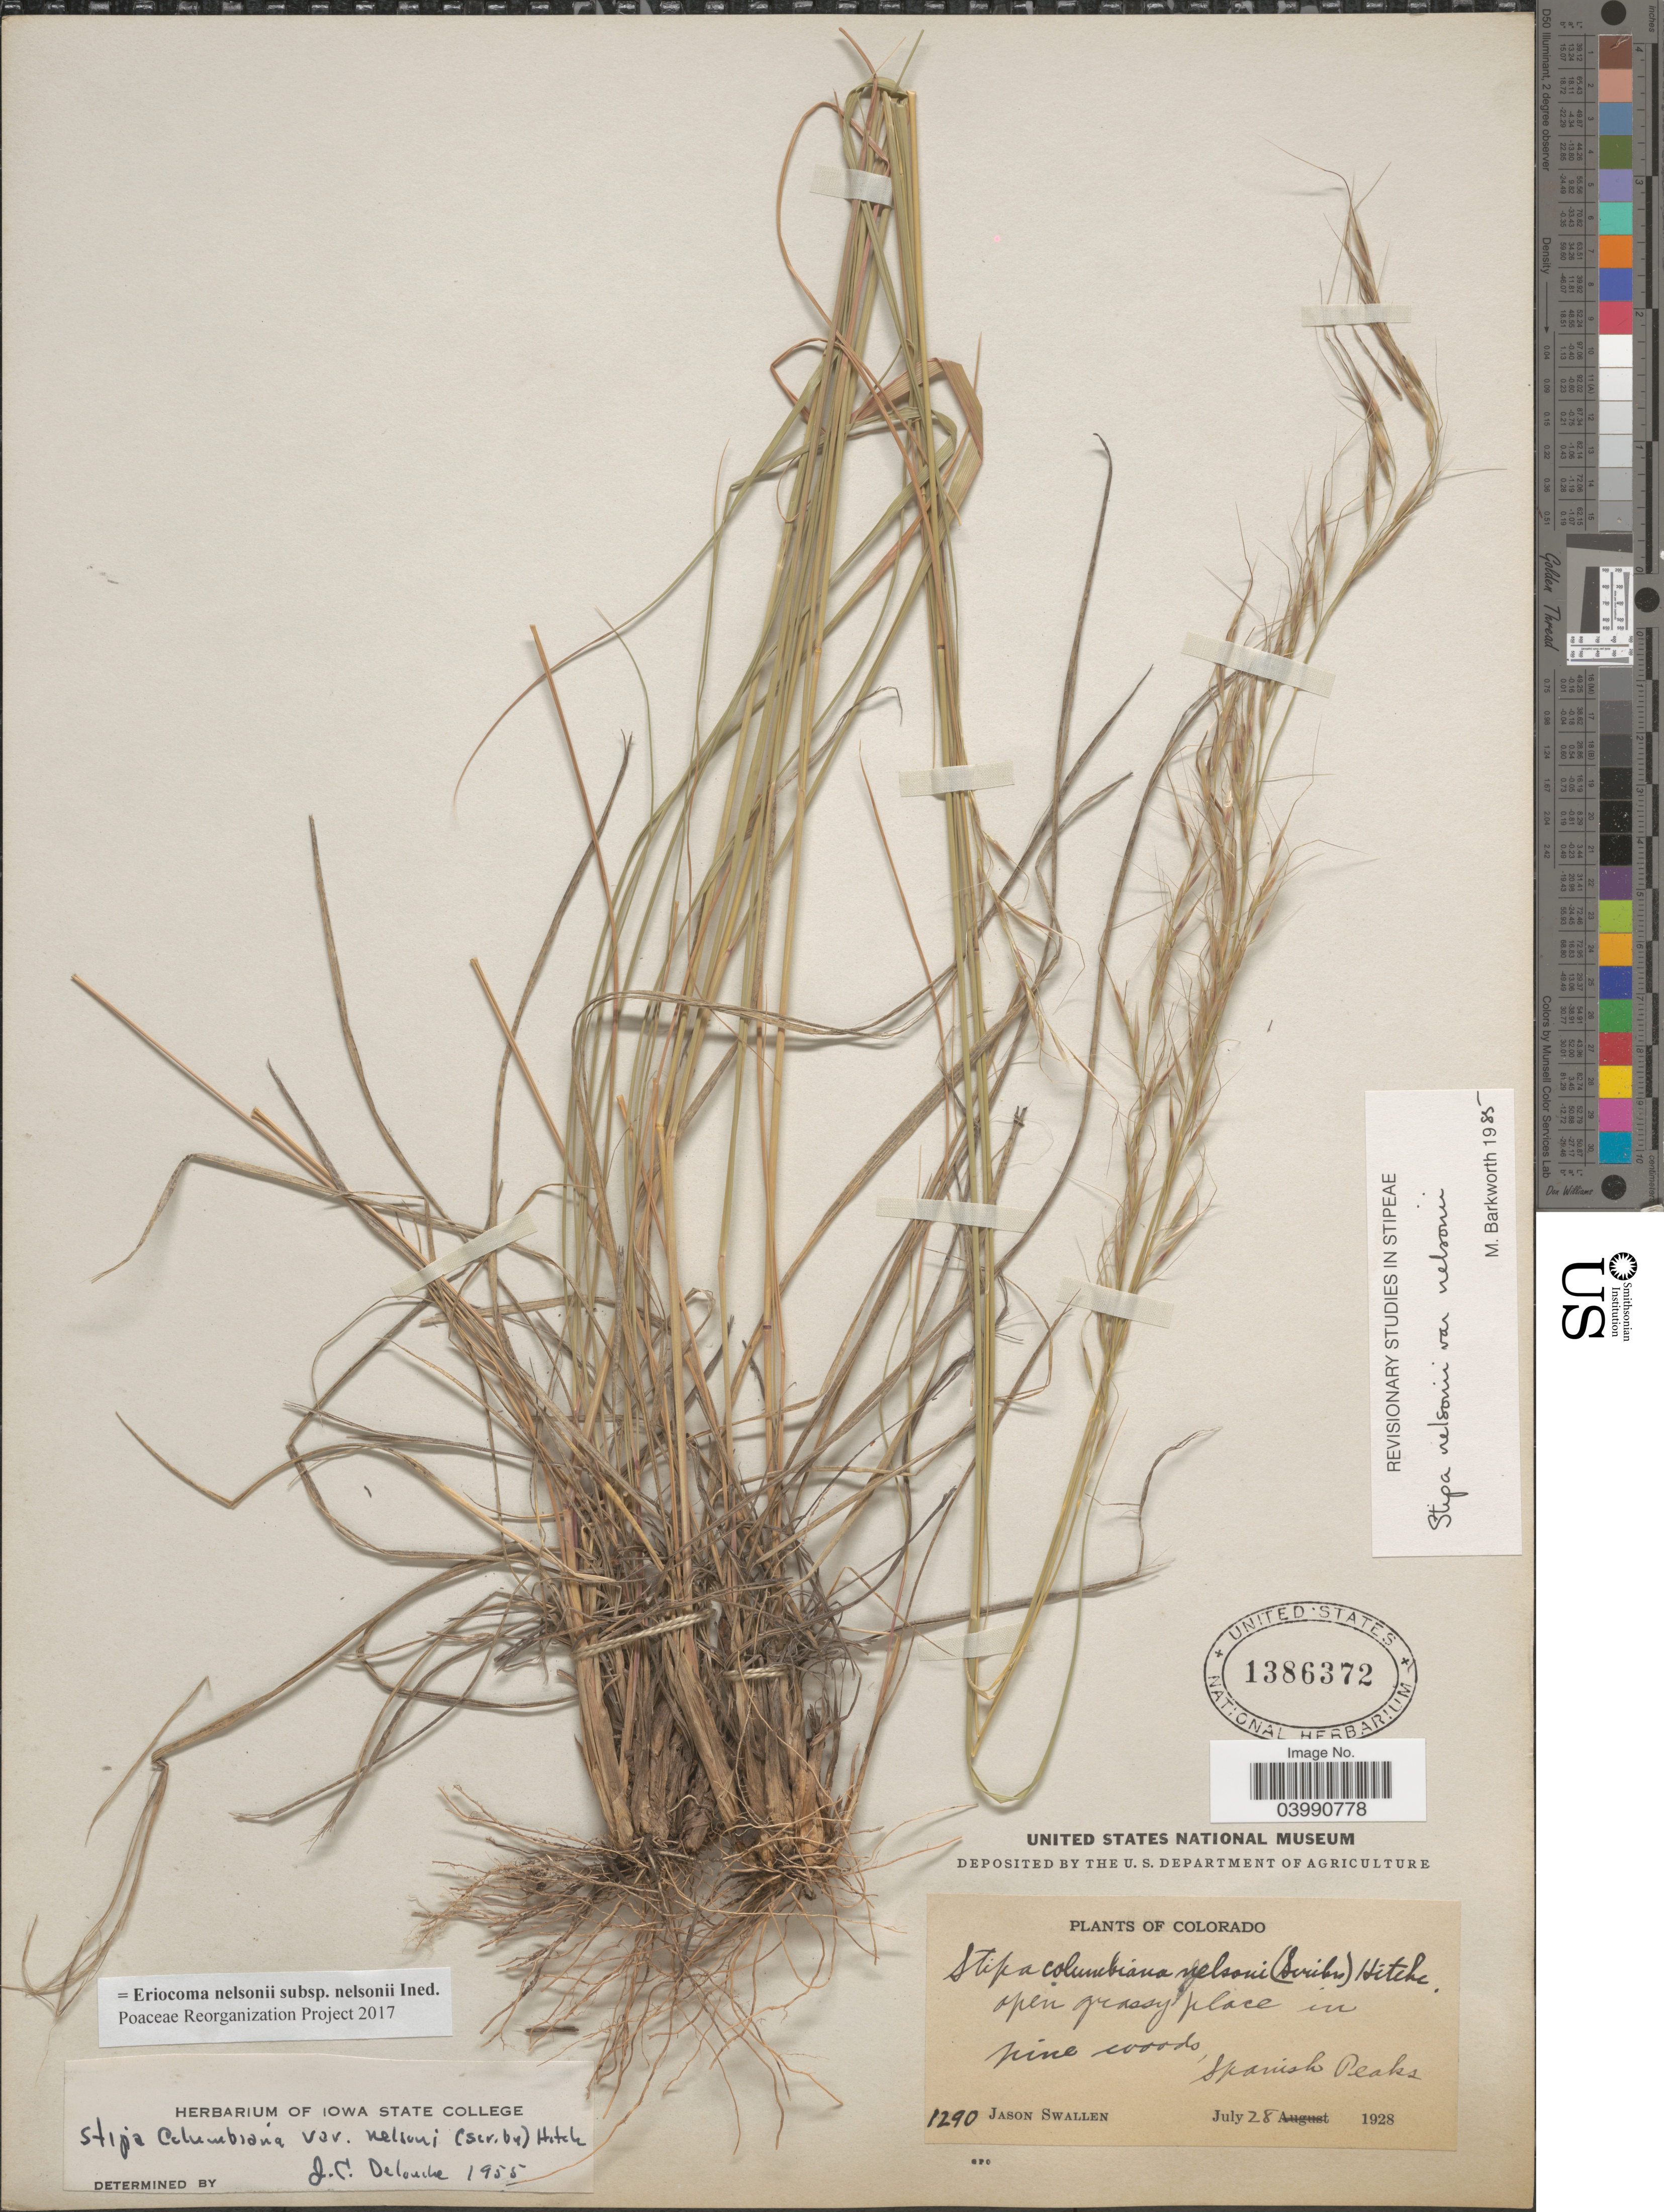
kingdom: Plantae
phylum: Tracheophyta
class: Liliopsida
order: Poales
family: Poaceae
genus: Eriocoma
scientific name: Eriocoma nelsonii subsp. nelsonii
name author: (Scribn.) Romasch.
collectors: J. R. Swallen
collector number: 1290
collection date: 1928-07-28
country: United States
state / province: Colorado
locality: Spanish Peaks.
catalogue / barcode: US 1386372